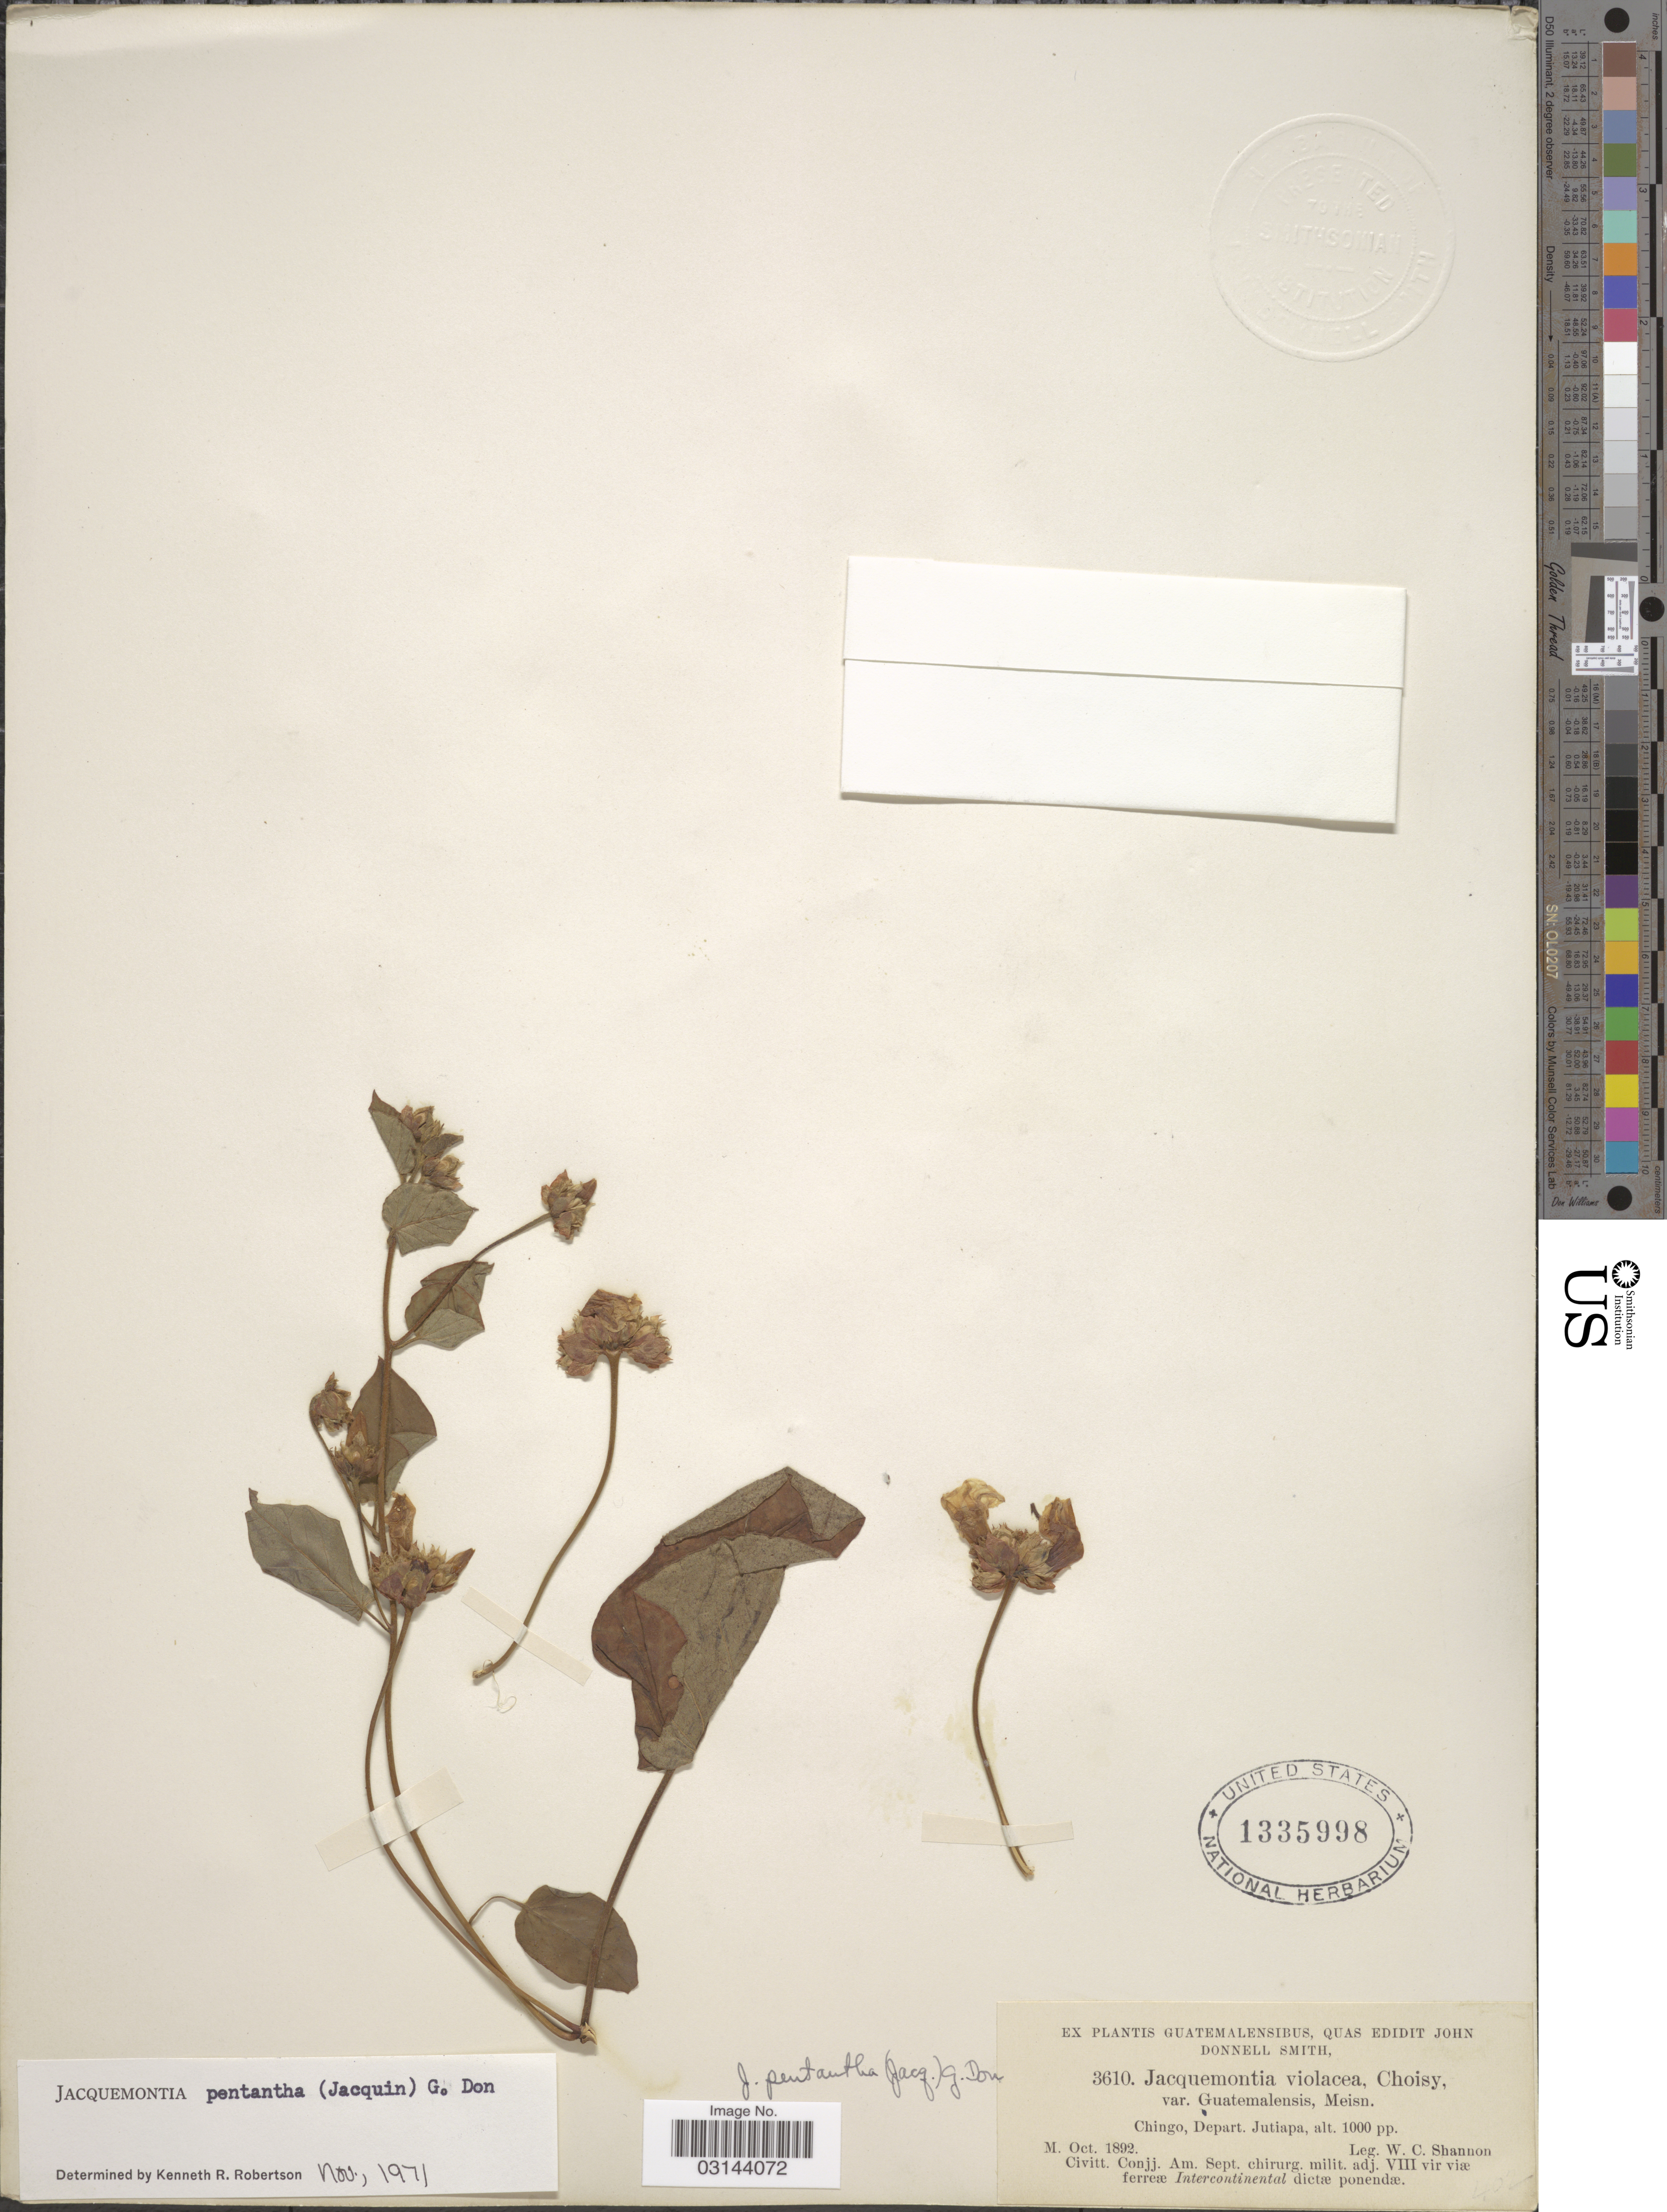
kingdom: Plantae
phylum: Tracheophyta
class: Magnoliopsida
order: Solanales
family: Convolvulaceae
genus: Jacquemontia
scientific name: Jacquemontia pentanthos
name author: (Jacq.) G. Don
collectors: W. C. Shannon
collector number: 3610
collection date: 1892-10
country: Guatemala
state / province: Jutiapa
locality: Chingo, Depart. Jutiapa.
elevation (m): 305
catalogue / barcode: US 1335998